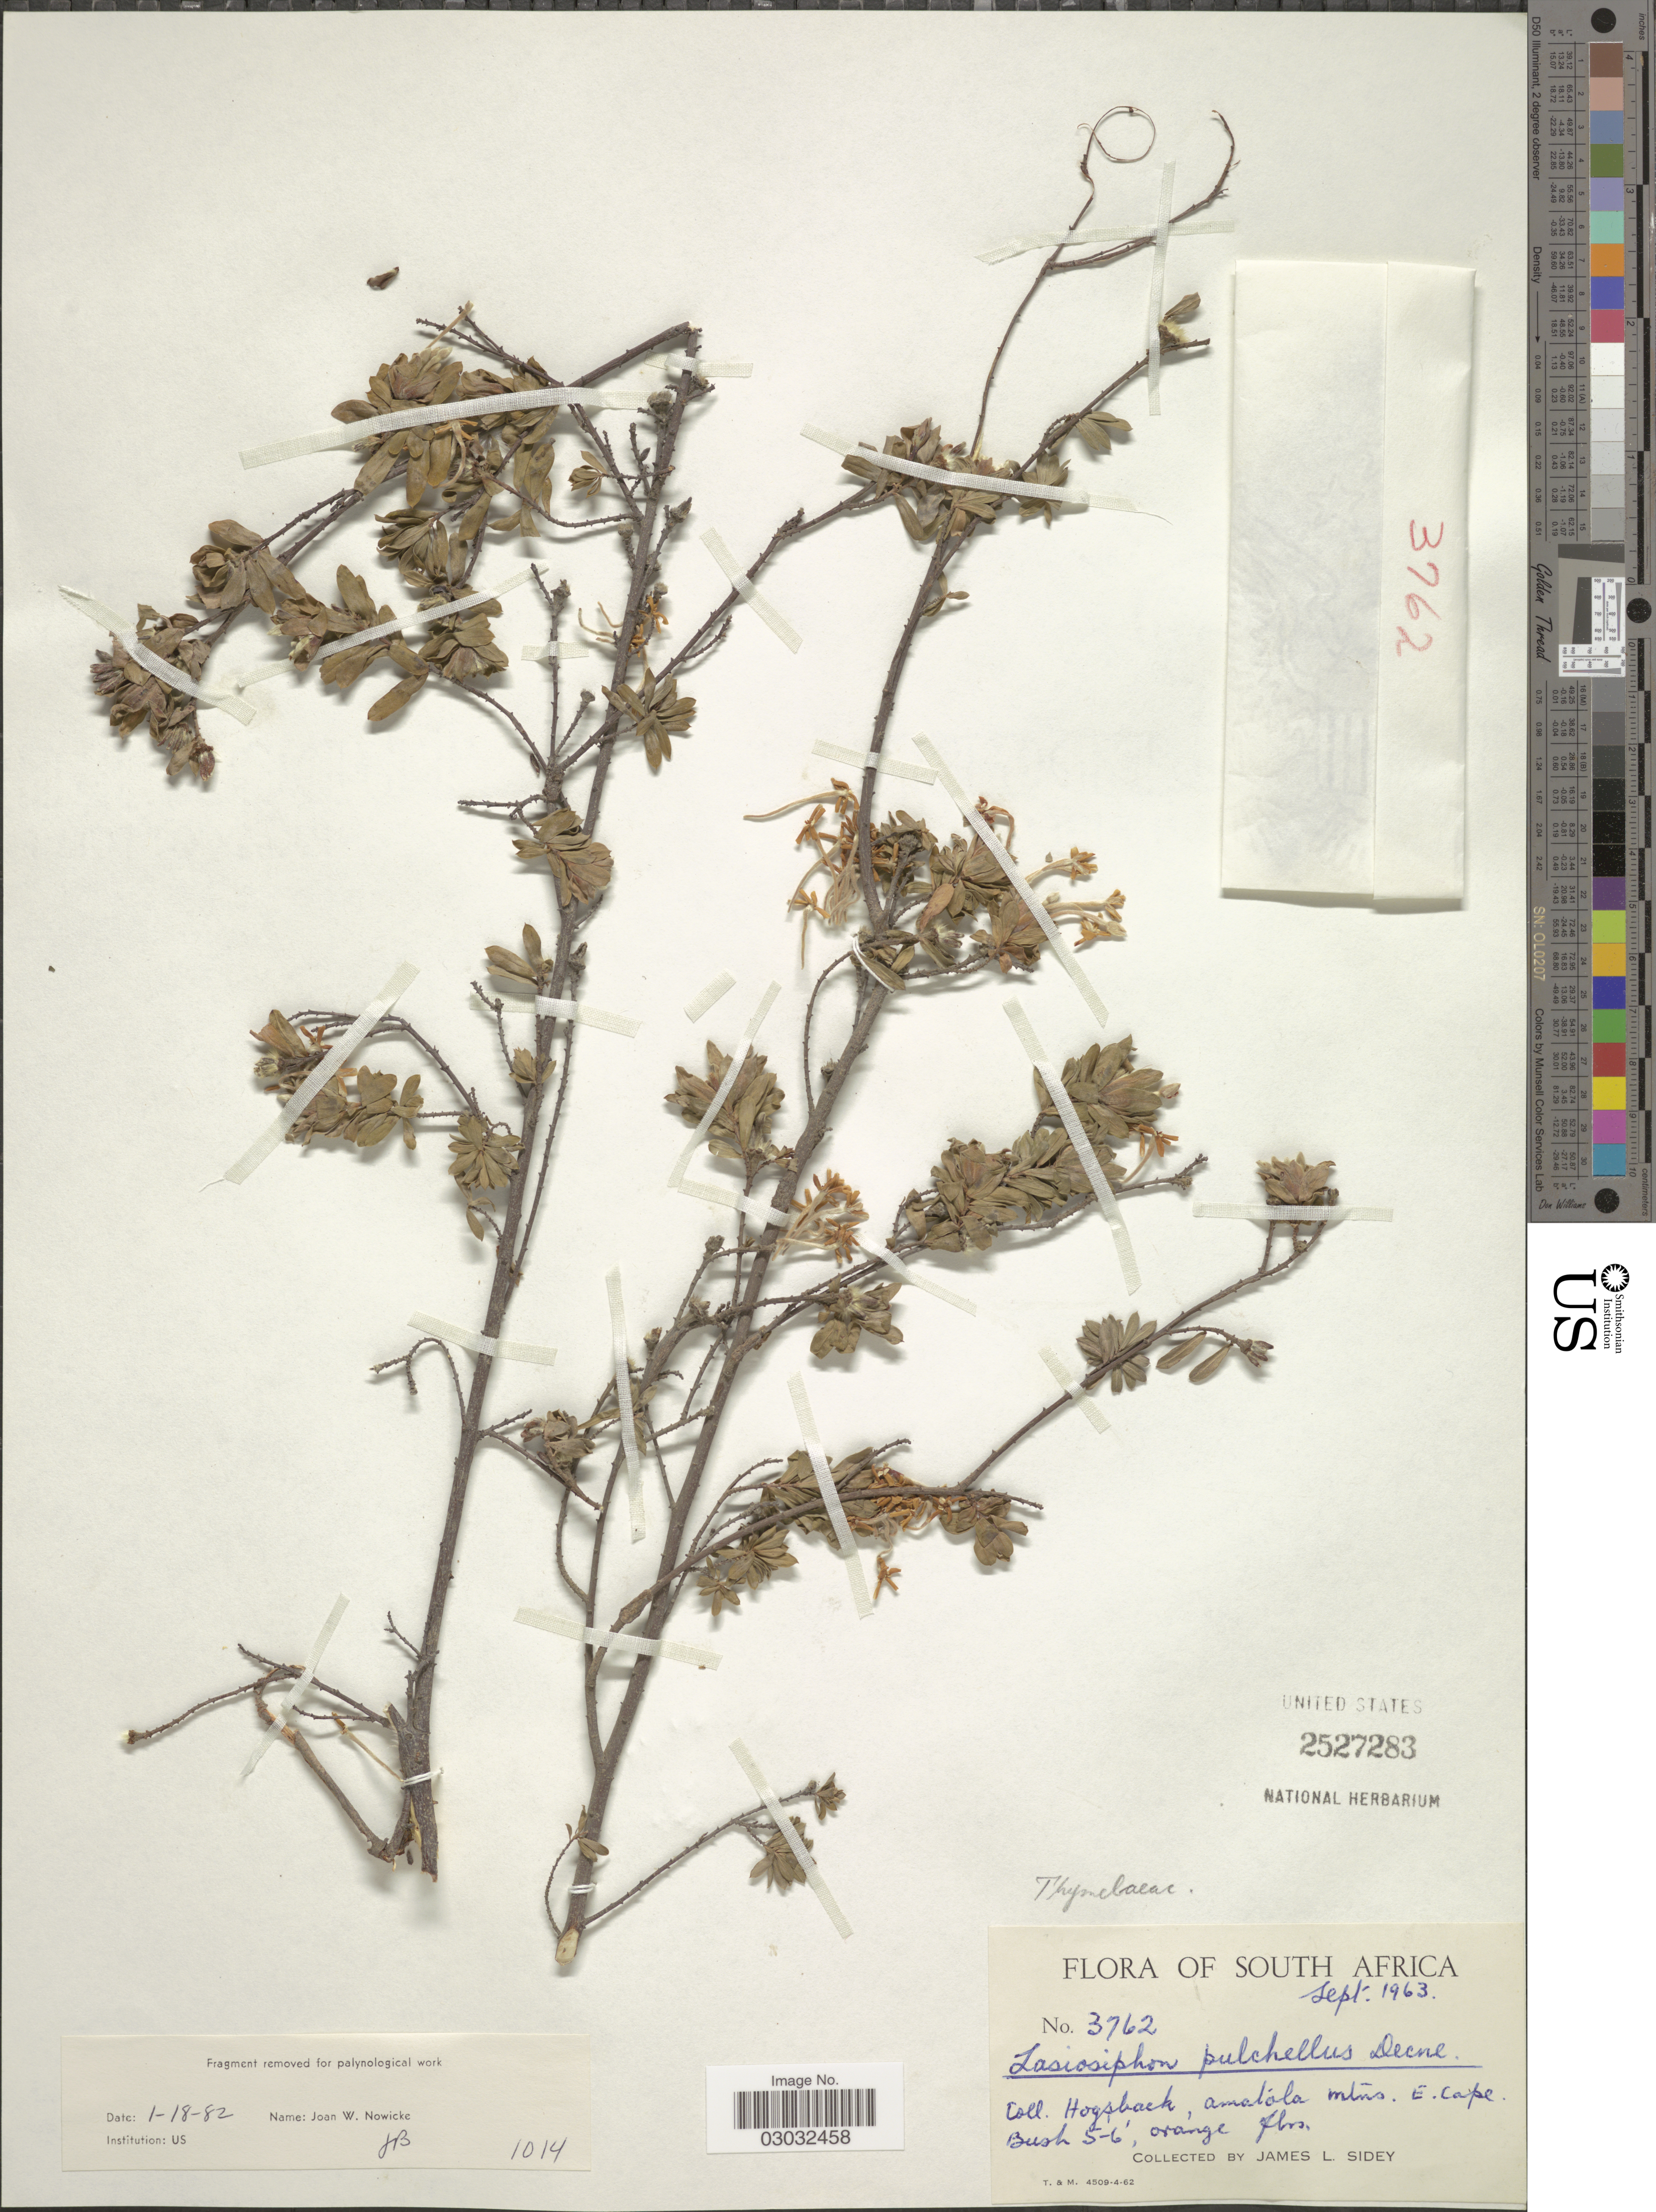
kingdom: Plantae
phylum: Tracheophyta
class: Magnoliopsida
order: Malvales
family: Thymelaeaceae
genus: Lasiosiphon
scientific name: Lasiosiphon pulchellus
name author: (Meisn.) Decne.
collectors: J. L. Sidey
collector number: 3762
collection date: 1963-09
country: South Africa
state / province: Eastern Cape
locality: Hogsback, amatola mtns. E. Cape.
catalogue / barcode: US 2527283